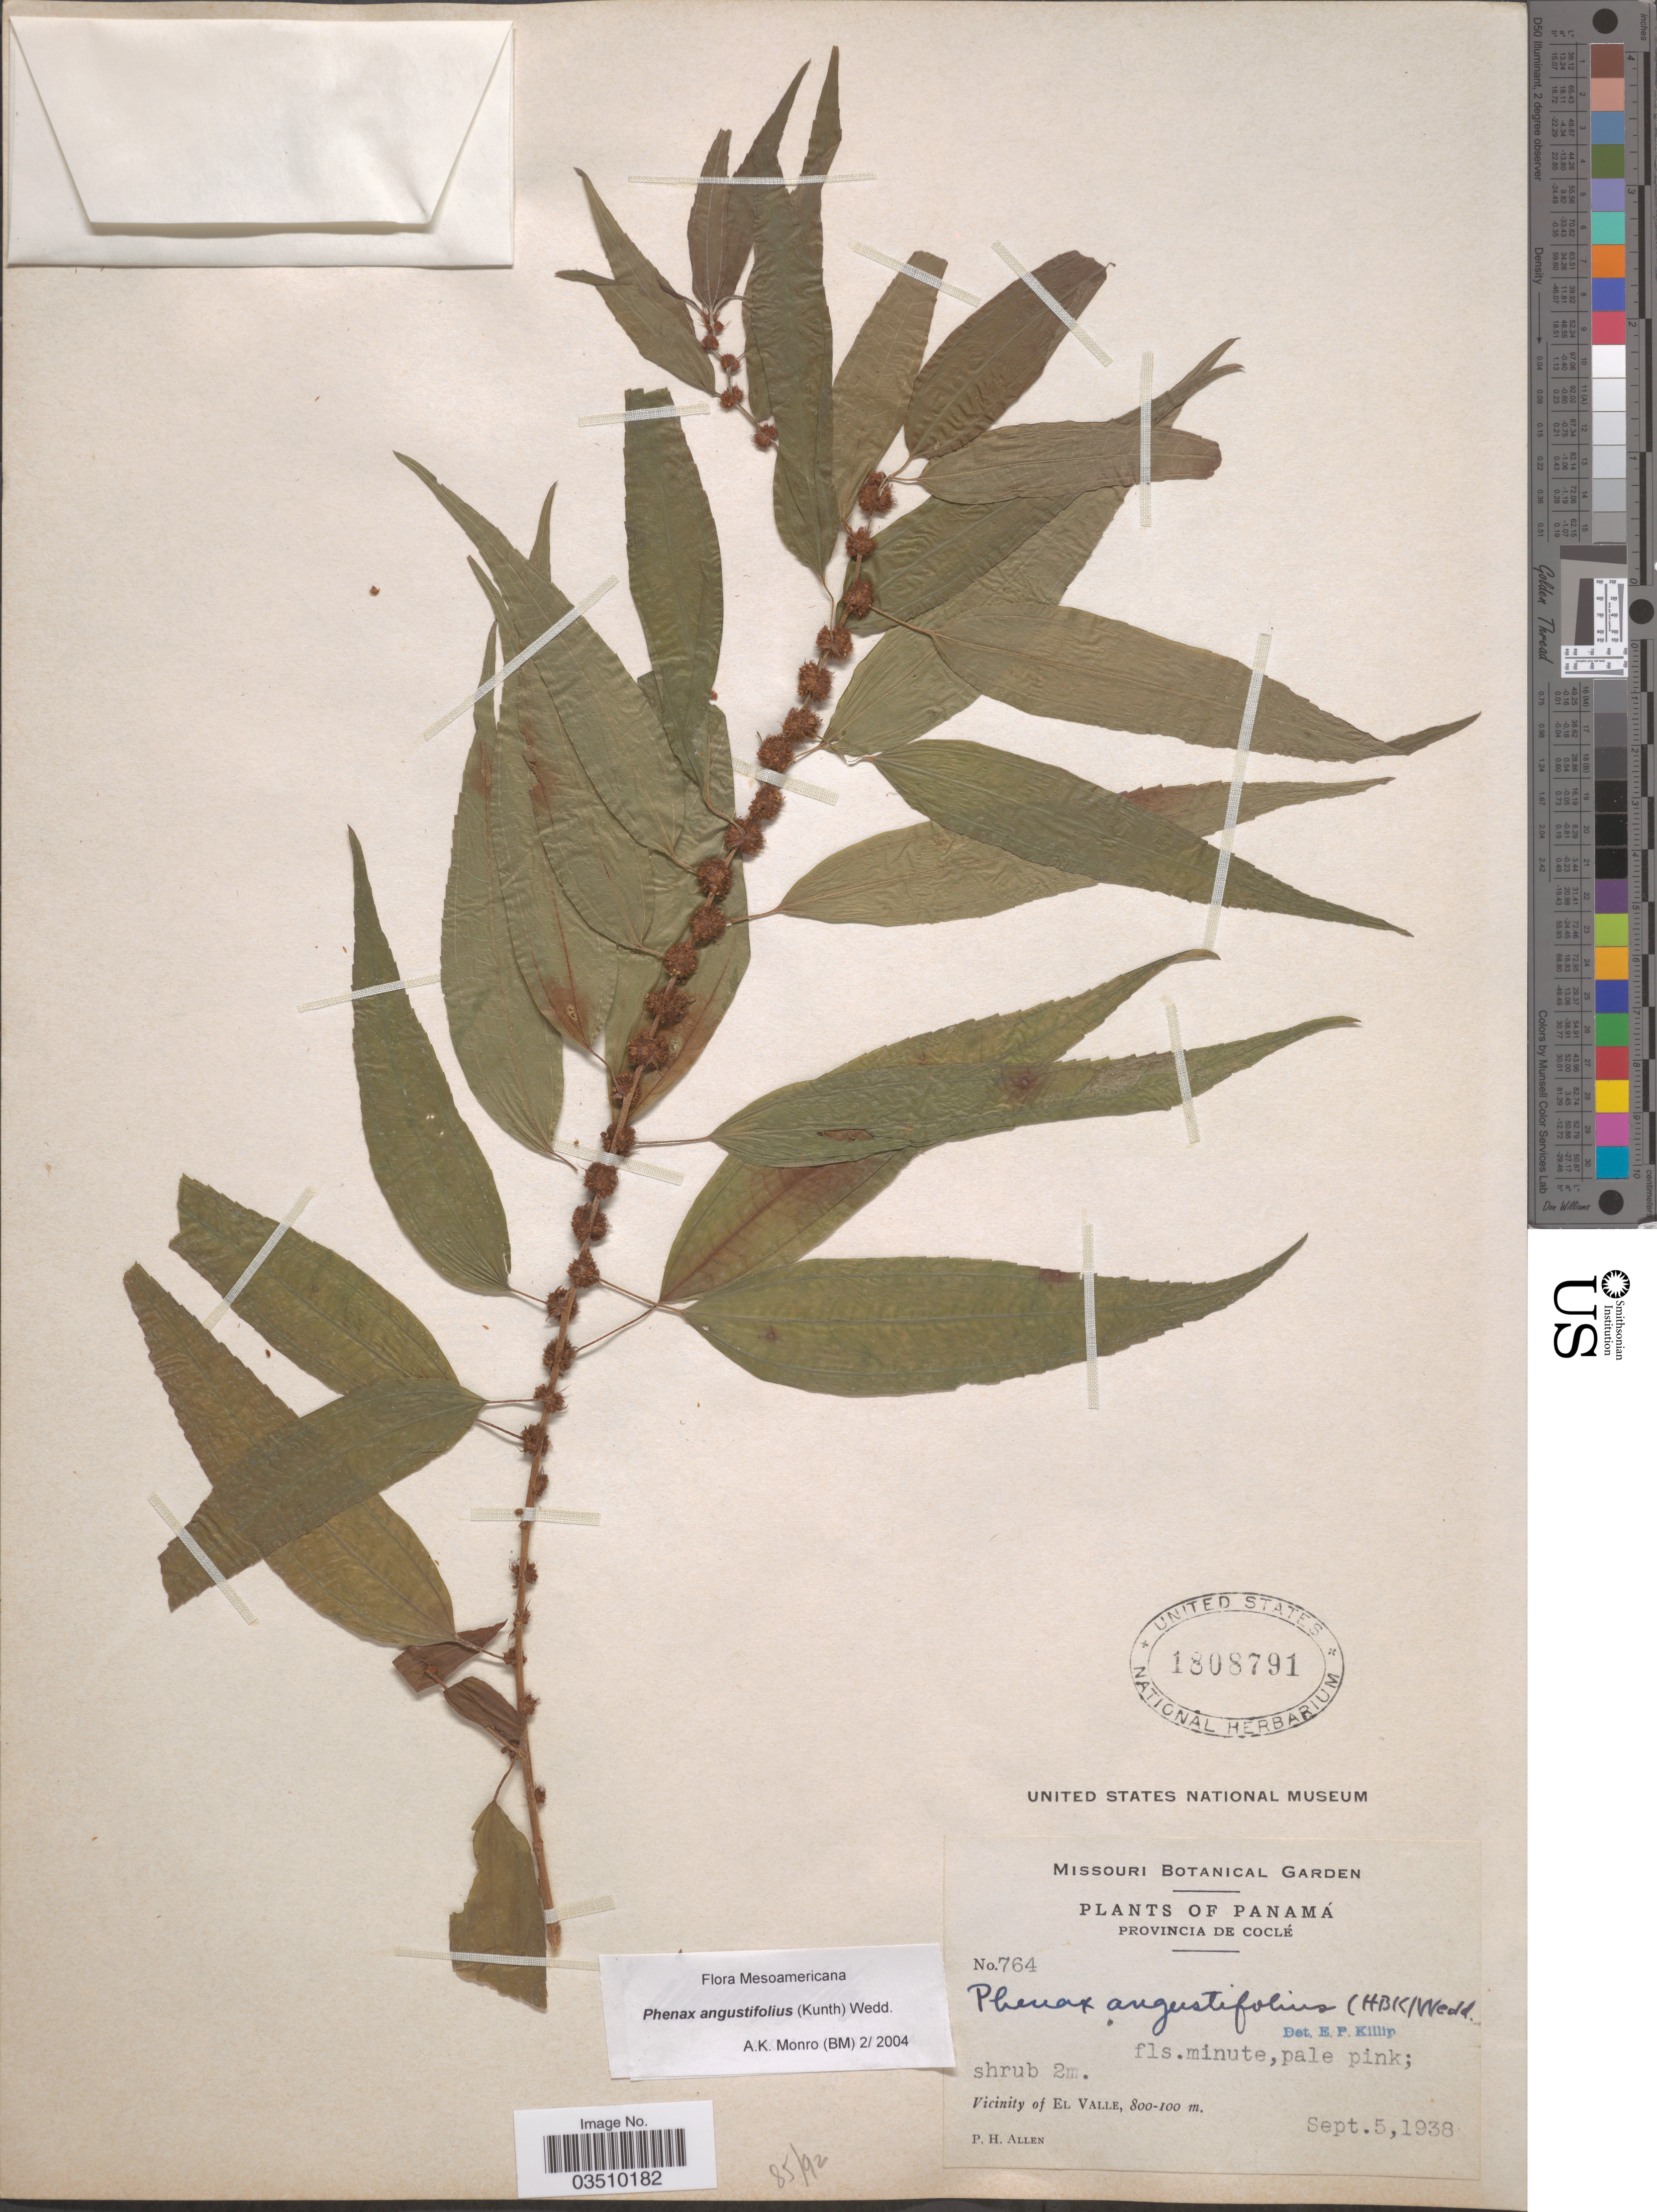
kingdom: Plantae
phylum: Tracheophyta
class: Magnoliopsida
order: Rosales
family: Urticaceae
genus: Phenax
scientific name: Phenax angustifolius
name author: (Kunth) Wedd.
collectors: P. H. Allen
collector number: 764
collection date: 1938-09-05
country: Panama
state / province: Cocle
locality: Vicinity of El Valle.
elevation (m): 100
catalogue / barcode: US 1808791